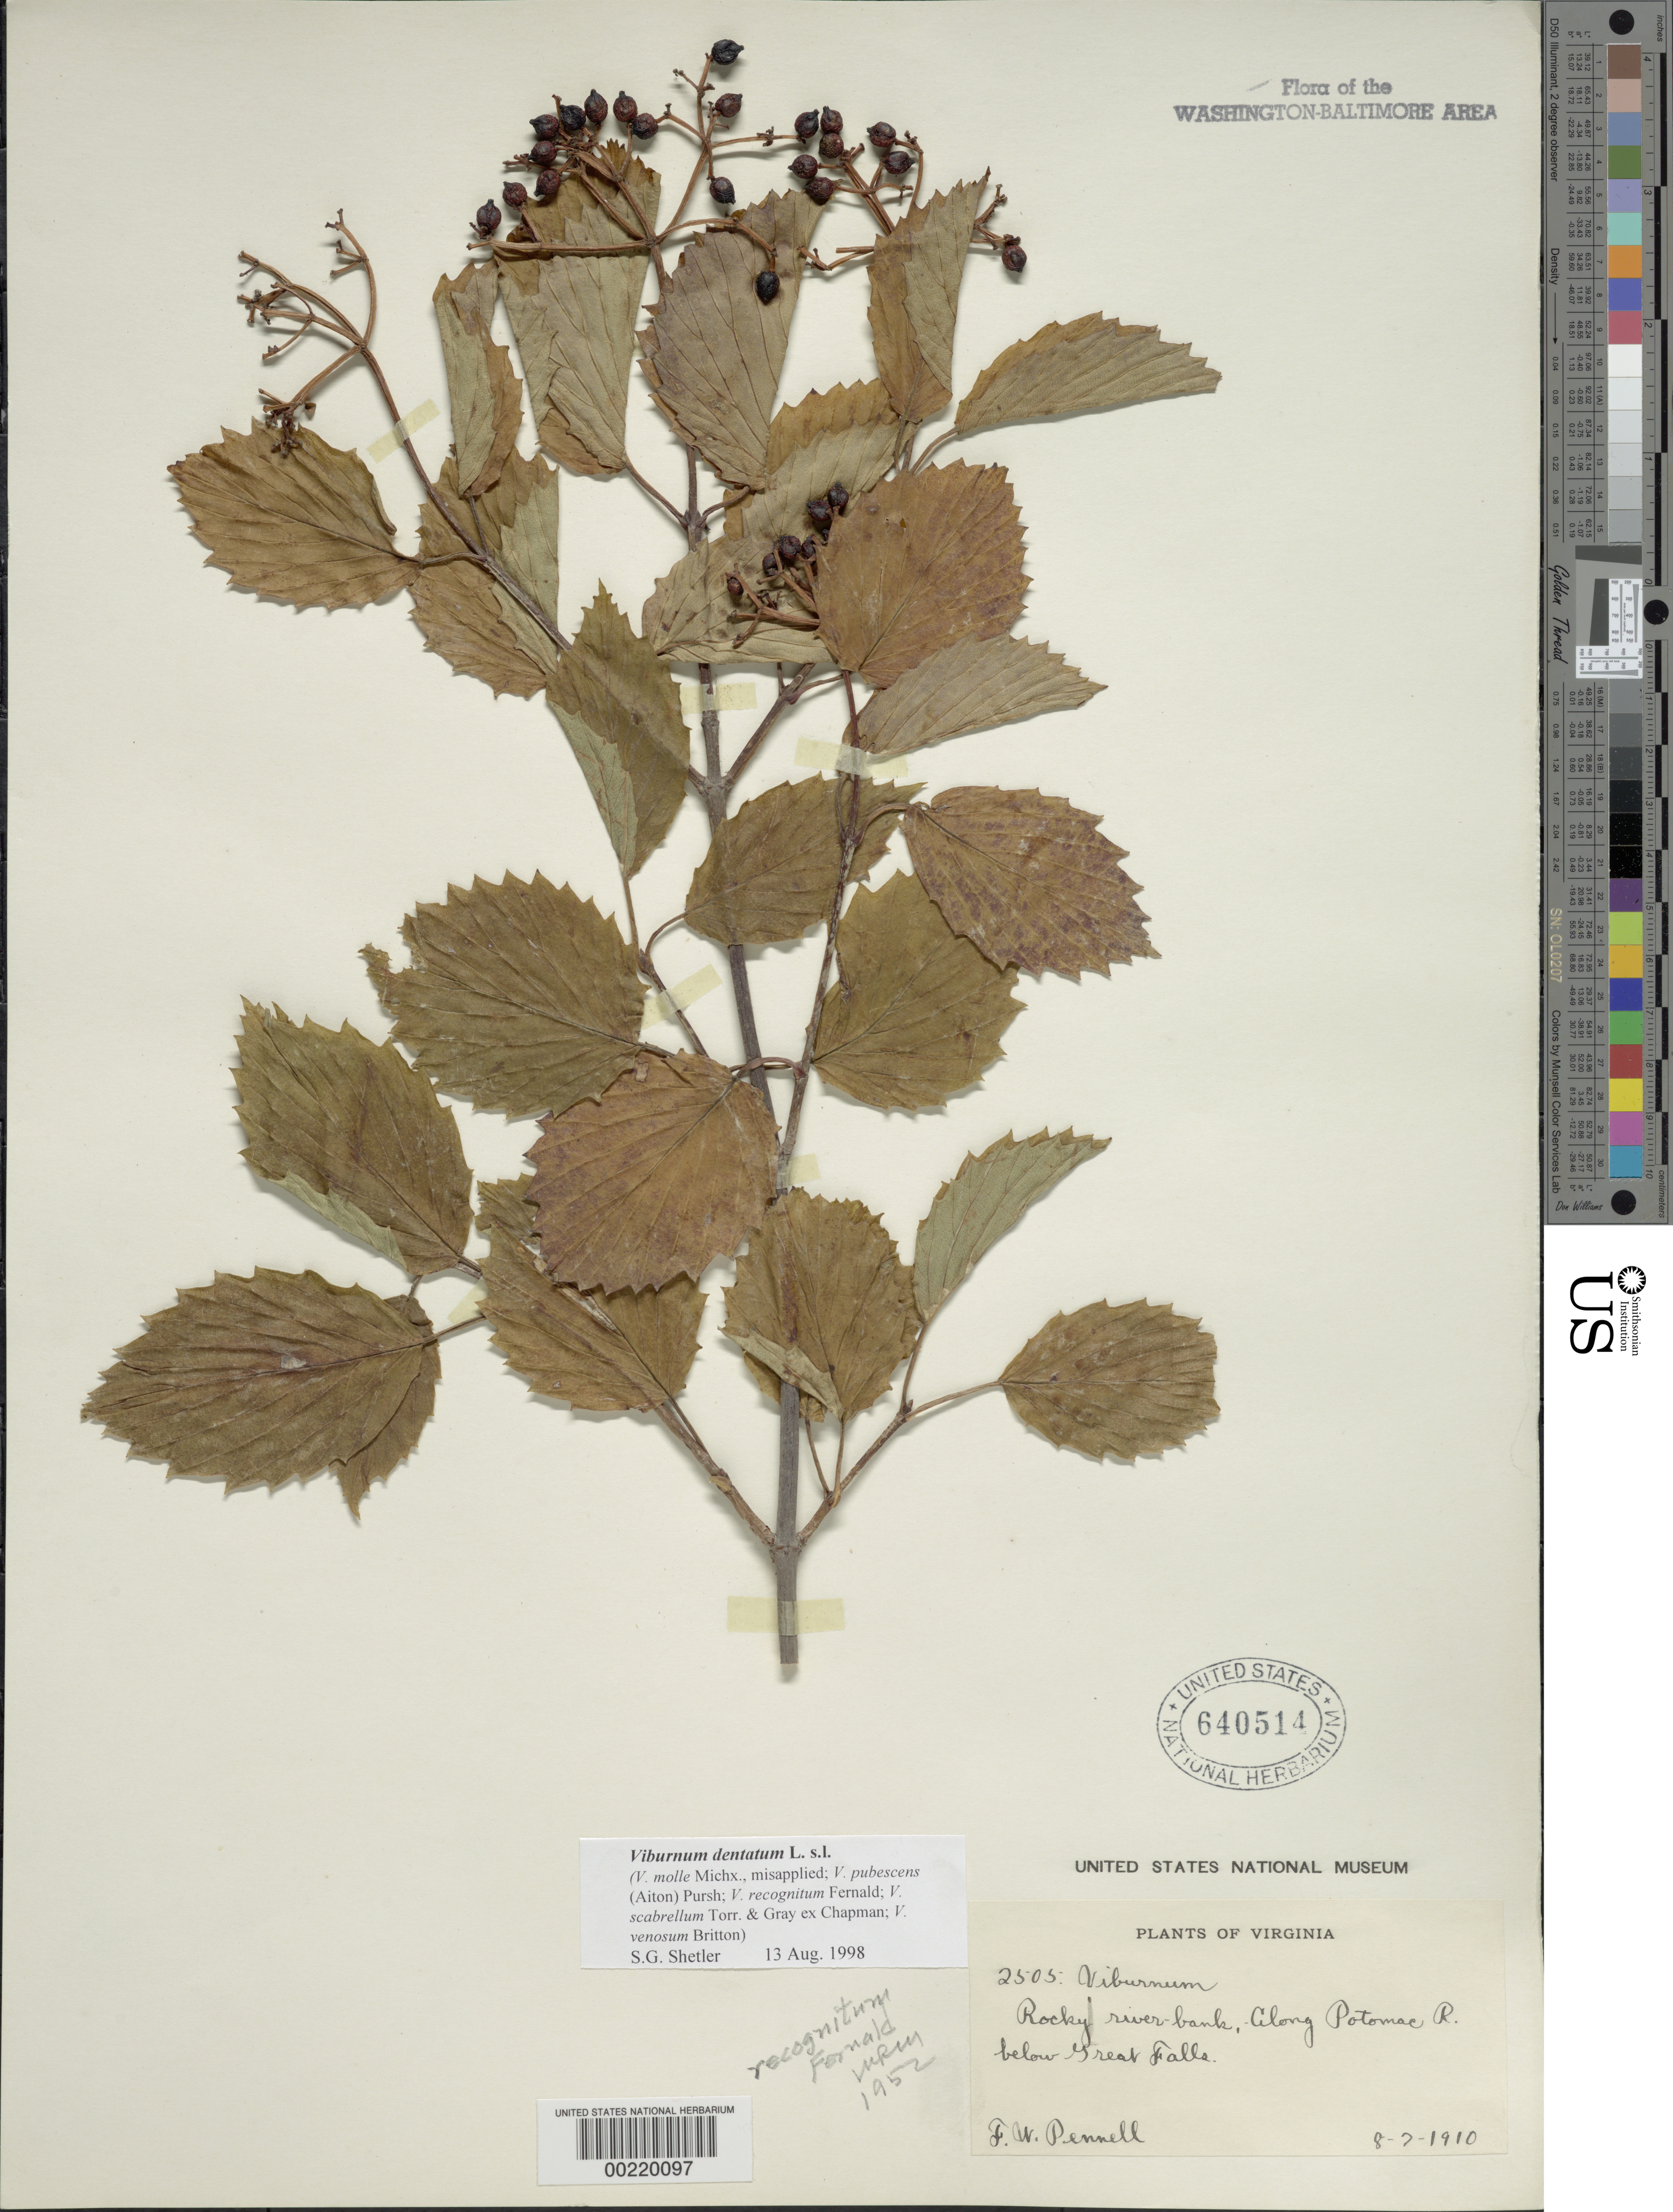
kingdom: Plantae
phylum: Tracheophyta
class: Magnoliopsida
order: Dipsacales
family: Viburnaceae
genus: Viburnum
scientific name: Viburnum dentatum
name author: L.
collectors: F. W. Pennell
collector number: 2505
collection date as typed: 07 Aug 1910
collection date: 1910-08-07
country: United States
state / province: Virginia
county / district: Fairfax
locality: Below Great Falls, Potomac River C. & O. Canal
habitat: Rocky river banks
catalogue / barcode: US 640514